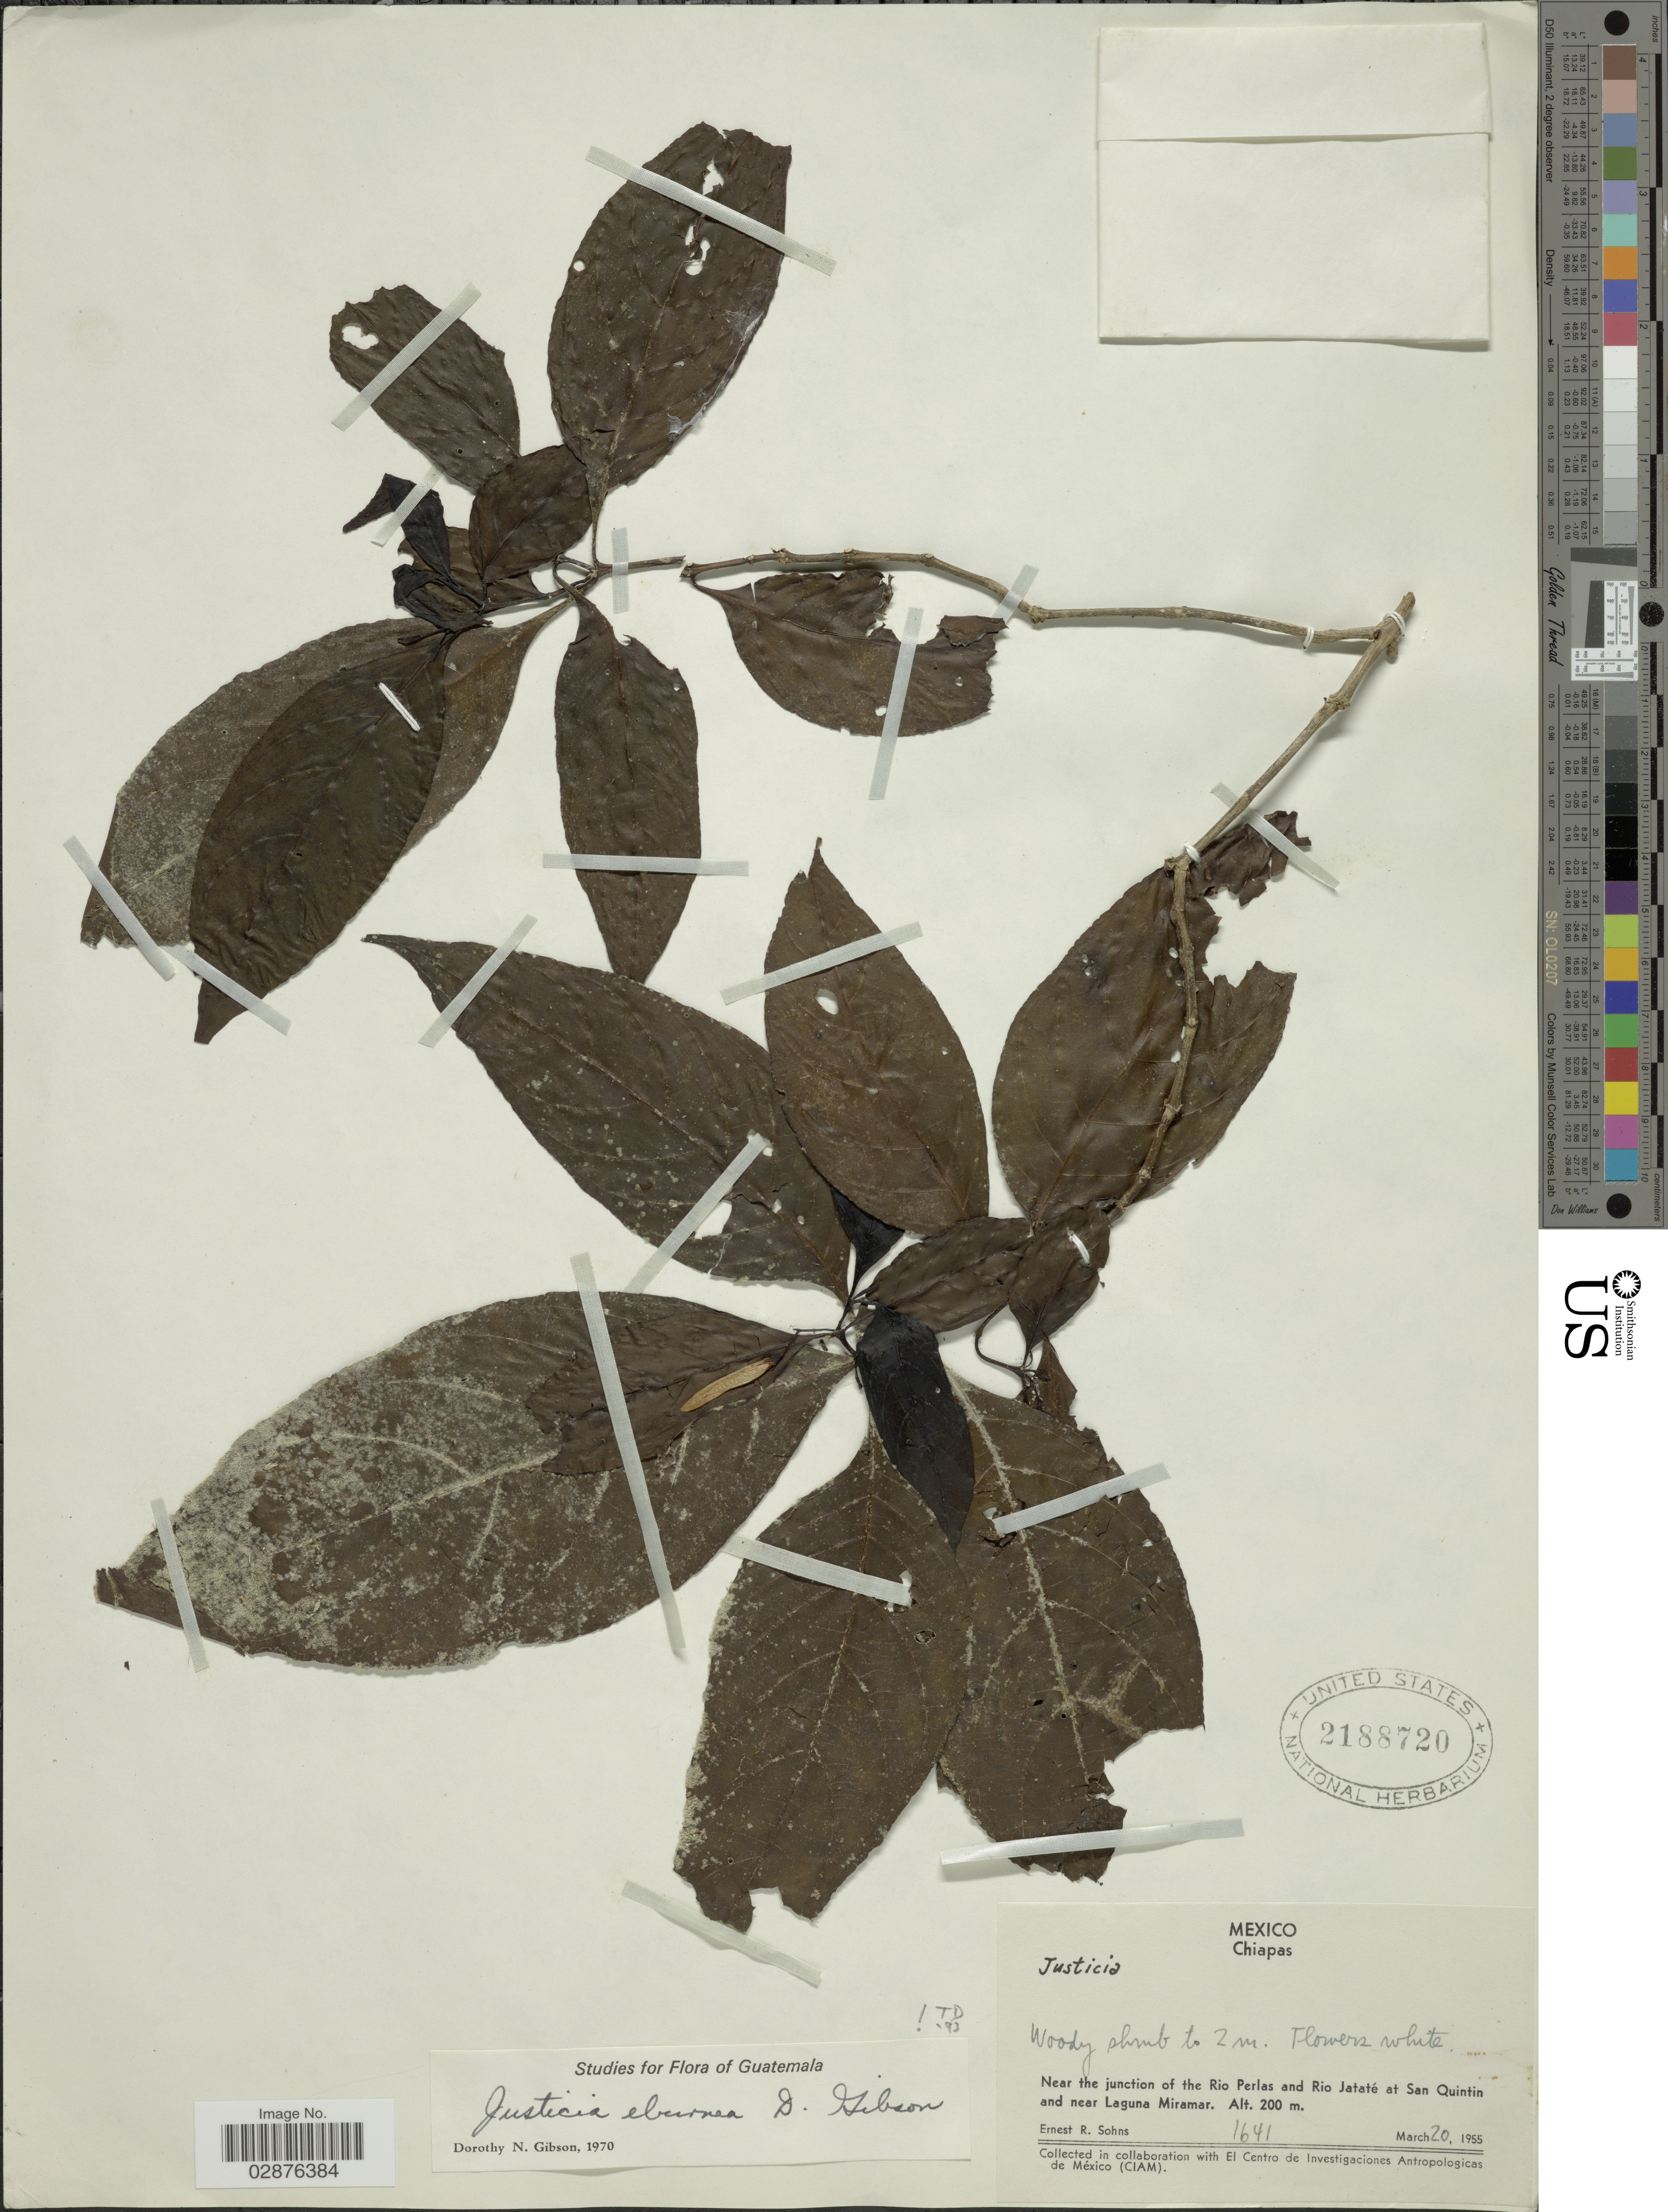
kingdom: Plantae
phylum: Tracheophyta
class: Magnoliopsida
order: Lamiales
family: Acanthaceae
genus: Justicia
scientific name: Justicia eburnea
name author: D.N. Gibson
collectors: E. R. Sohns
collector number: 1641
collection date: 1955-03-20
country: Mexico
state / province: Chiapas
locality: Near the junction of the Rio Perlas and Rio Jataté at San Quintin and near Laguna Miramar.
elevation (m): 200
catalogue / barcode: US 2188720